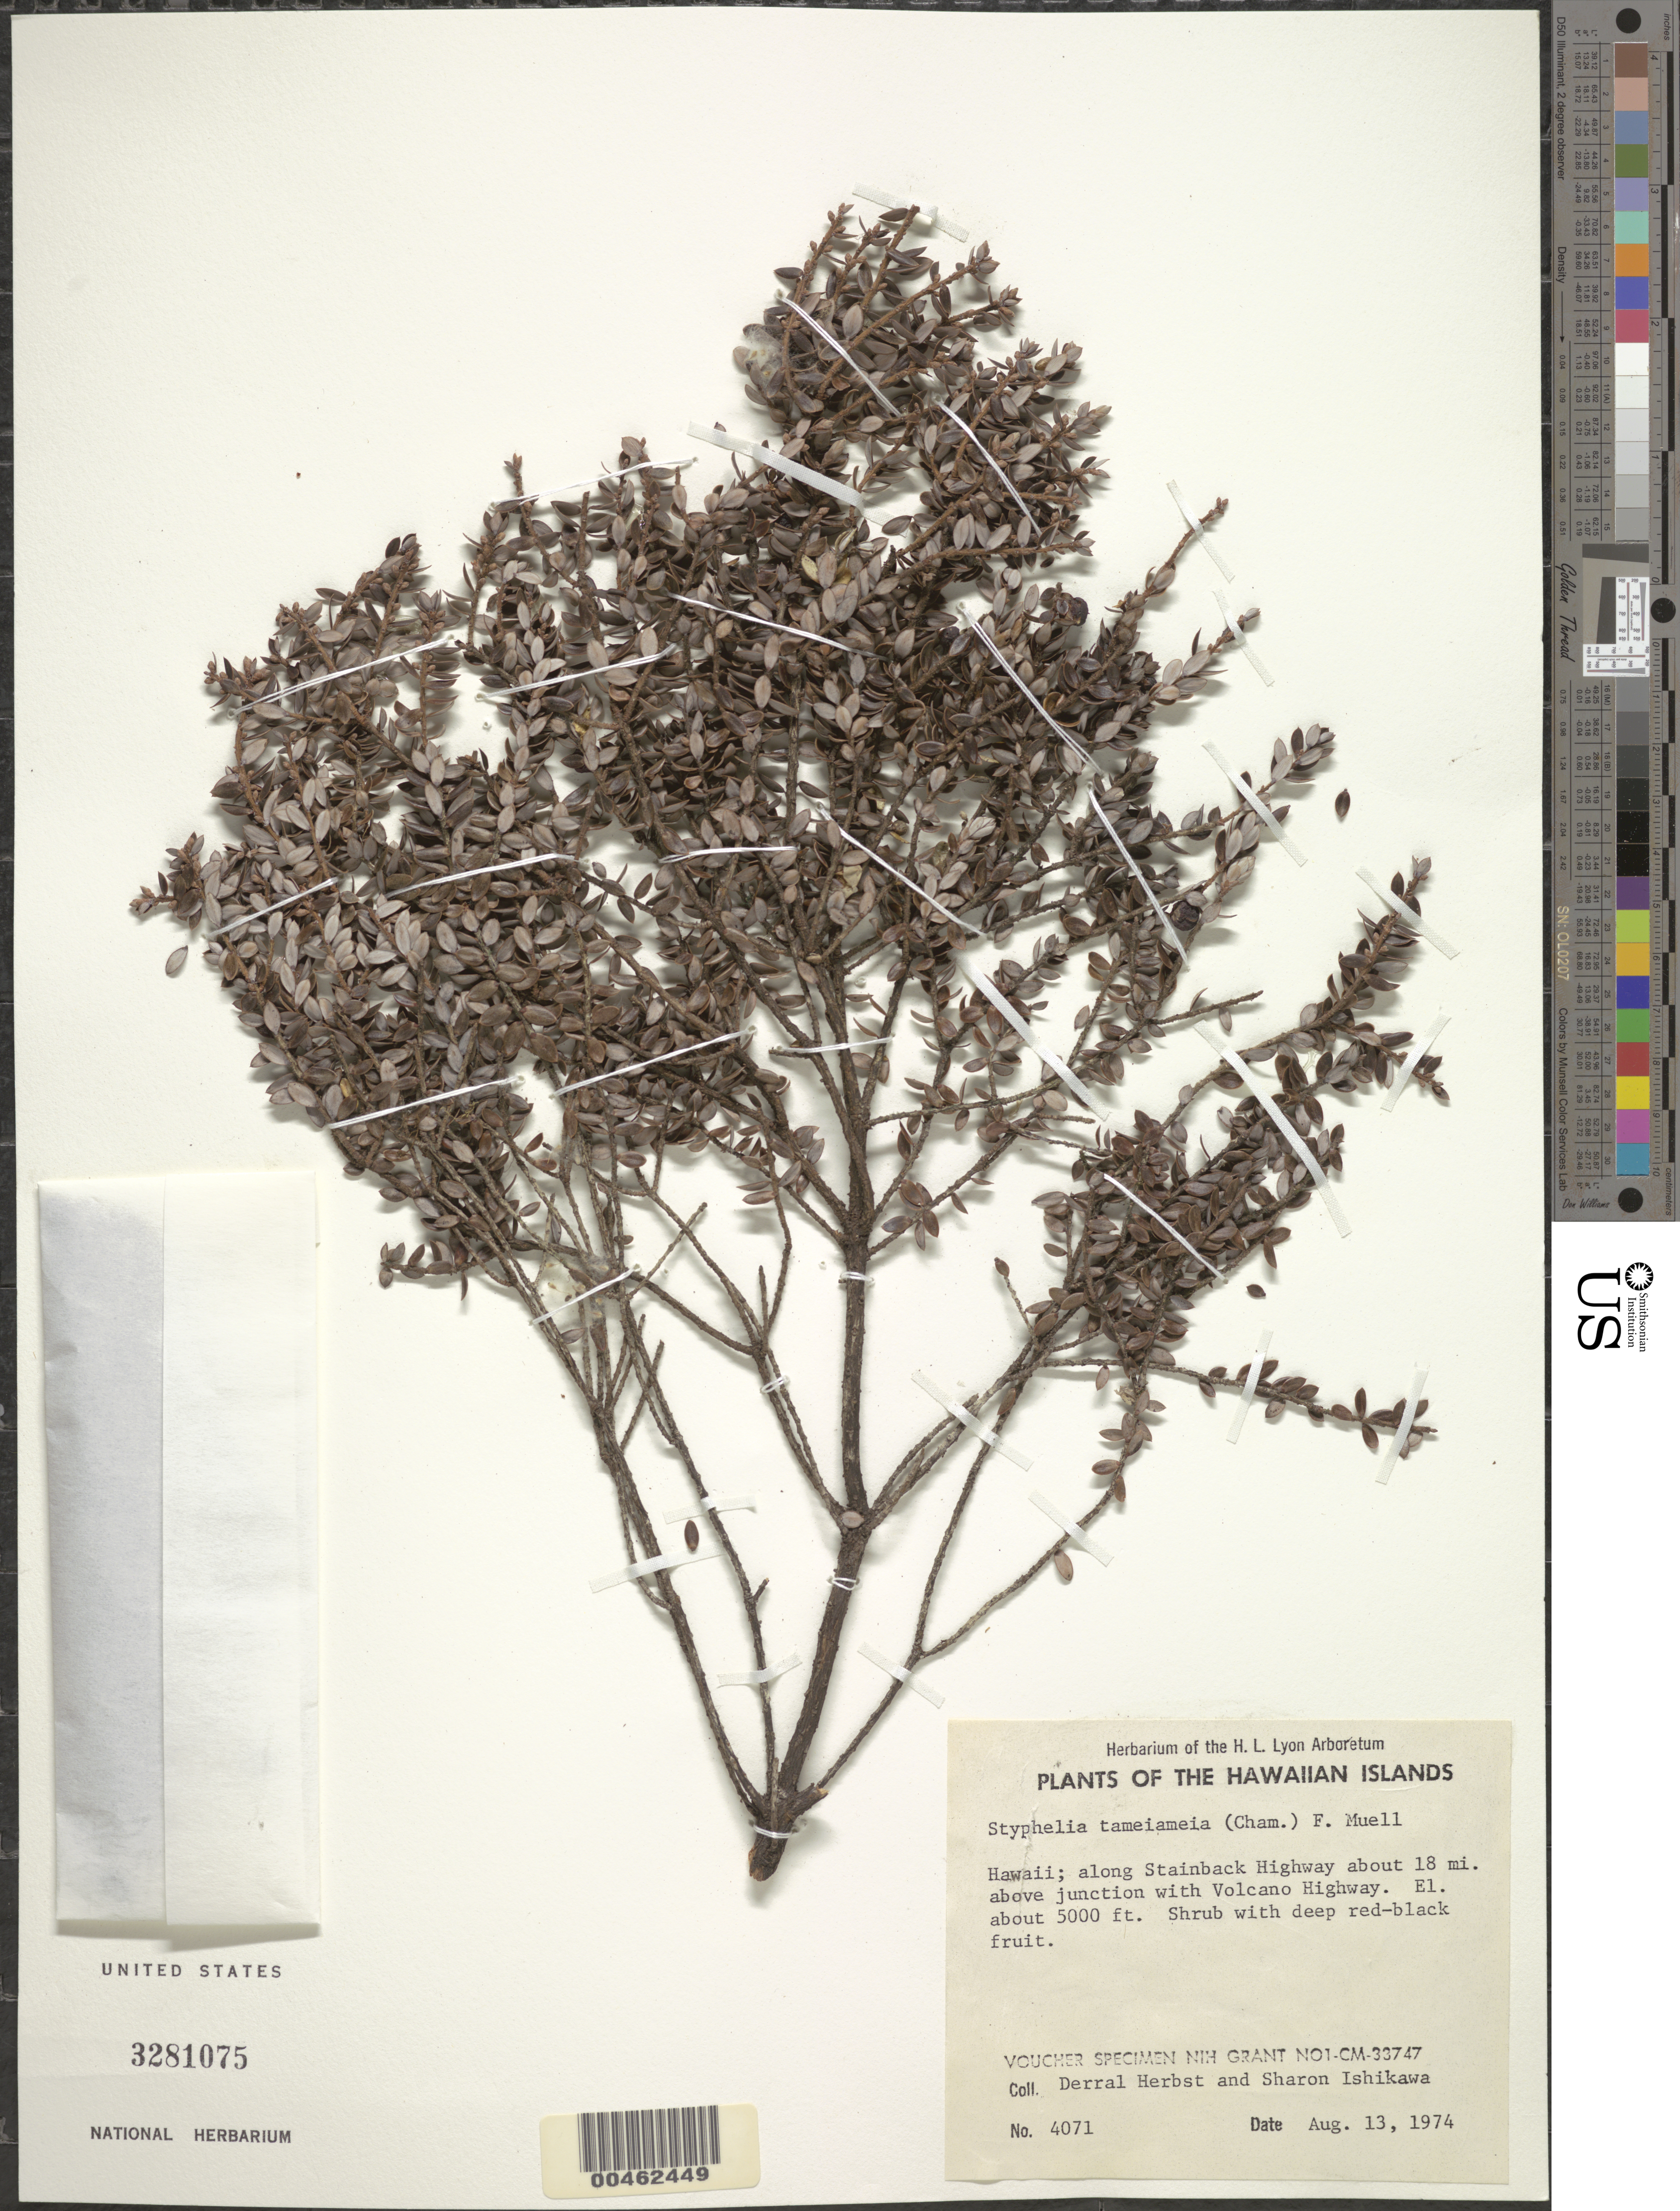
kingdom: Plantae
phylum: Tracheophyta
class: Magnoliopsida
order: Ericales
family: Ericaceae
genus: Leptecophylla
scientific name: Leptecophylla tameiameiae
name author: (Cham. & Schltdl.) C.M. Weiller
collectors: D. R. Herbst & S. Ishikawa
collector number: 4071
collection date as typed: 13 Aug 1974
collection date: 1974-08-13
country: United States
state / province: Hawaii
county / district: Hawaii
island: Hawaii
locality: Along Stainback Highway about 18 mi above junction with Volcano Highway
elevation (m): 1524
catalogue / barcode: US 3281075